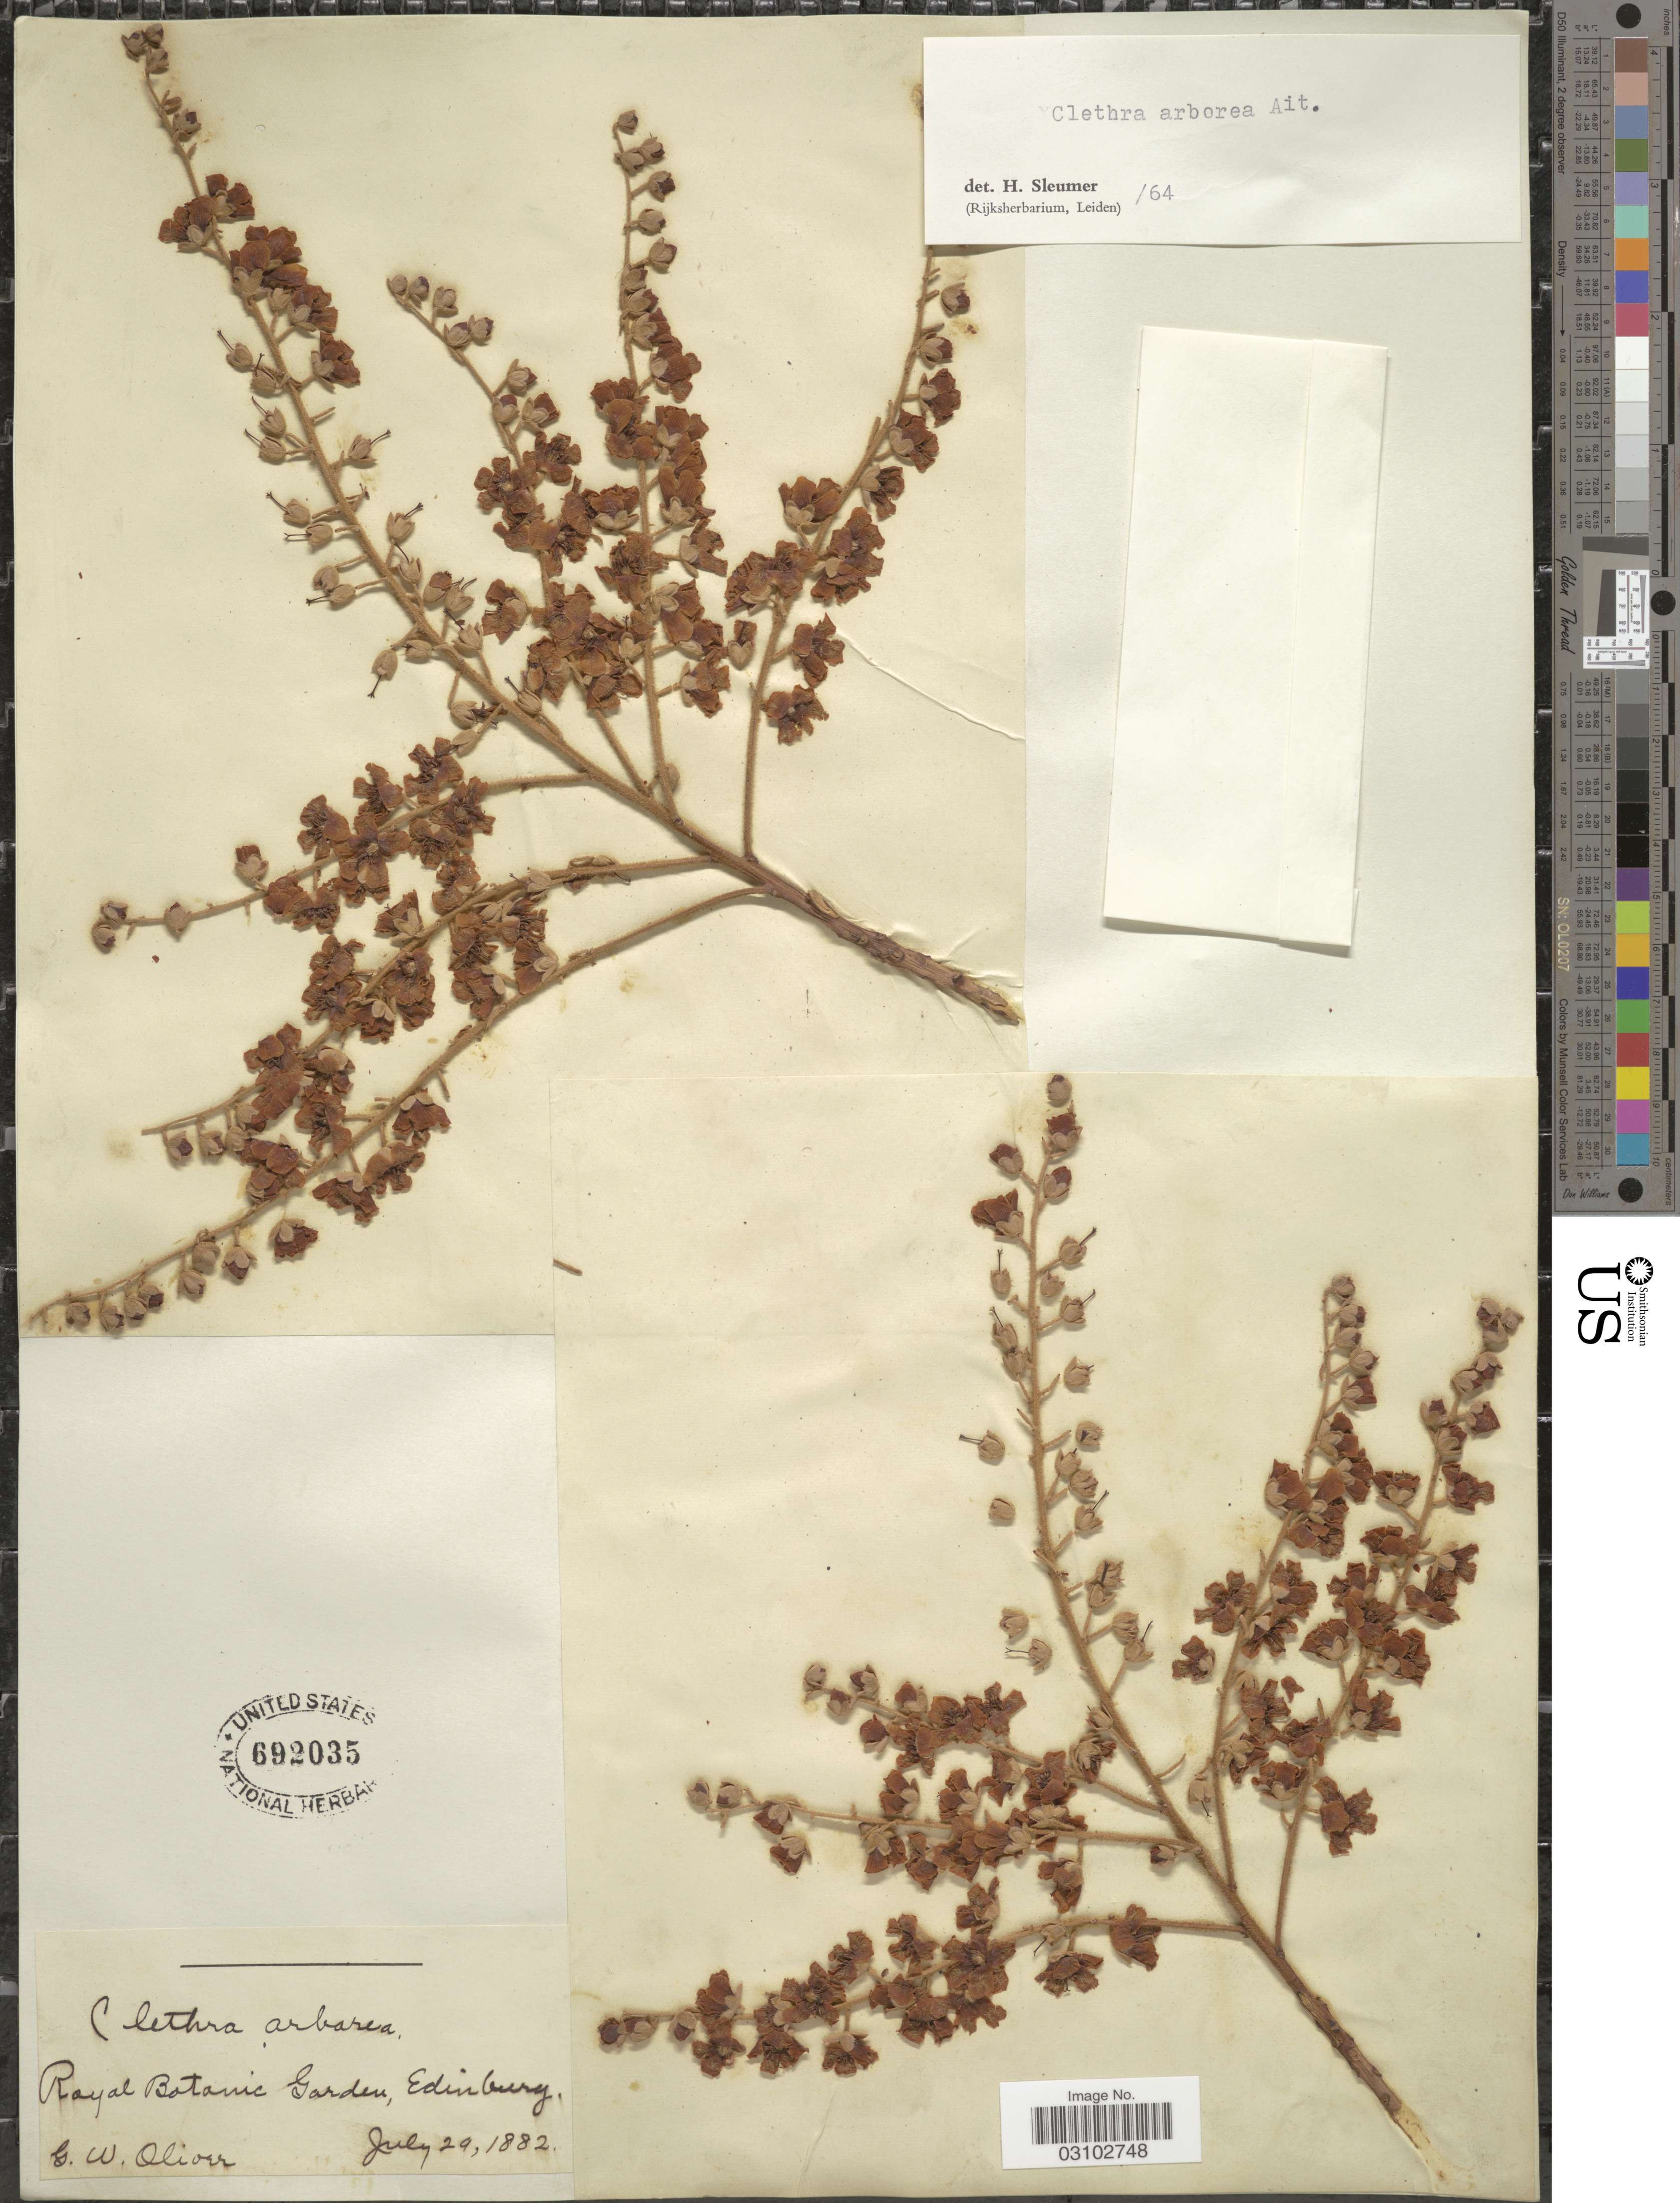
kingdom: Plantae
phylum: Tracheophyta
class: Magnoliopsida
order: Ericales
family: Clethraceae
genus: Clethra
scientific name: Clethra arborea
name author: Aiton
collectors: G. W. Oliver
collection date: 1882-07-29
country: United Kingdom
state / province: Scotland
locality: Royal Botanic Garden, Edinburg.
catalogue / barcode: US 692035